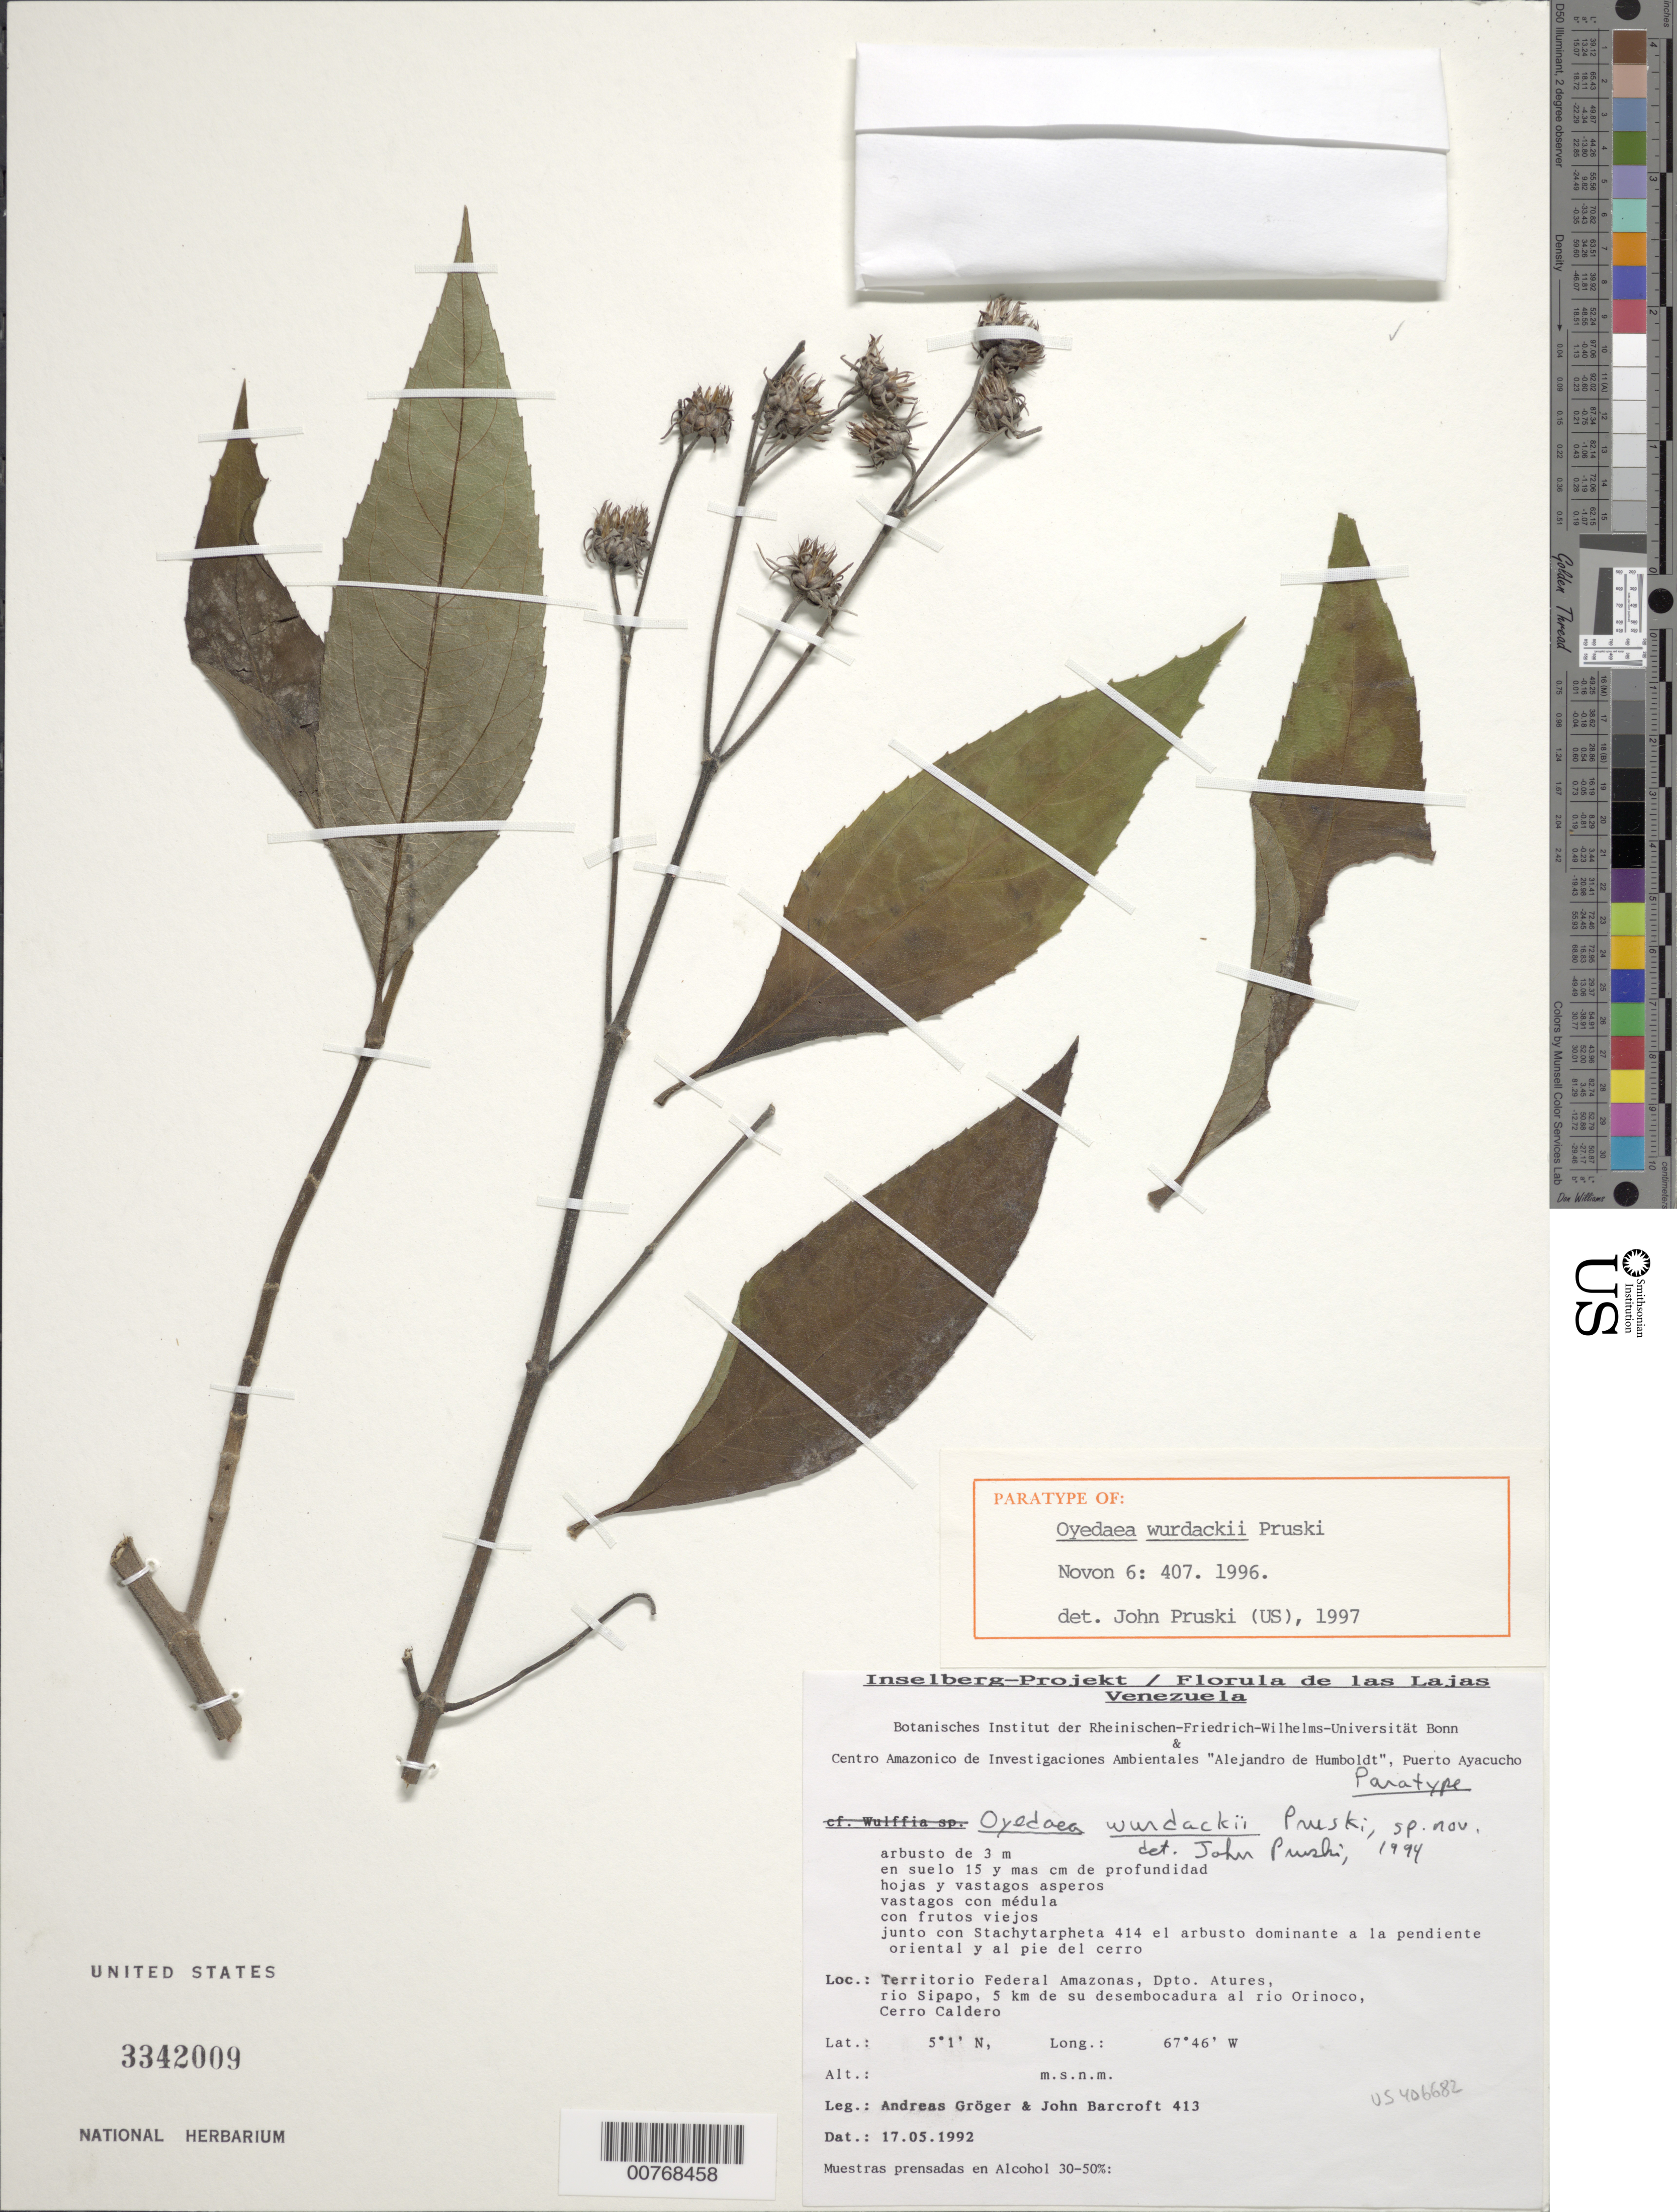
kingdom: Plantae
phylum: Tracheophyta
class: Magnoliopsida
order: Asterales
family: Asteraceae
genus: Oyedaea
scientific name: Oyedaea wurdackii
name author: Pruski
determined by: Pruski, J. F.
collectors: A. Gröger & J. Barcroft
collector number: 413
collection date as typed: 17-May-92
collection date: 1992-05-17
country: Venezuela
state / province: Amazonas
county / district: Atures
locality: Río Sipapo, 5 km before its mouth into the Río Orinoco, Cerro Caldero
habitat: Junto con Stachytarpheta 414 el arbusto dominante a la pendiente oriental y al pié del cerro.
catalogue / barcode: US 3342009